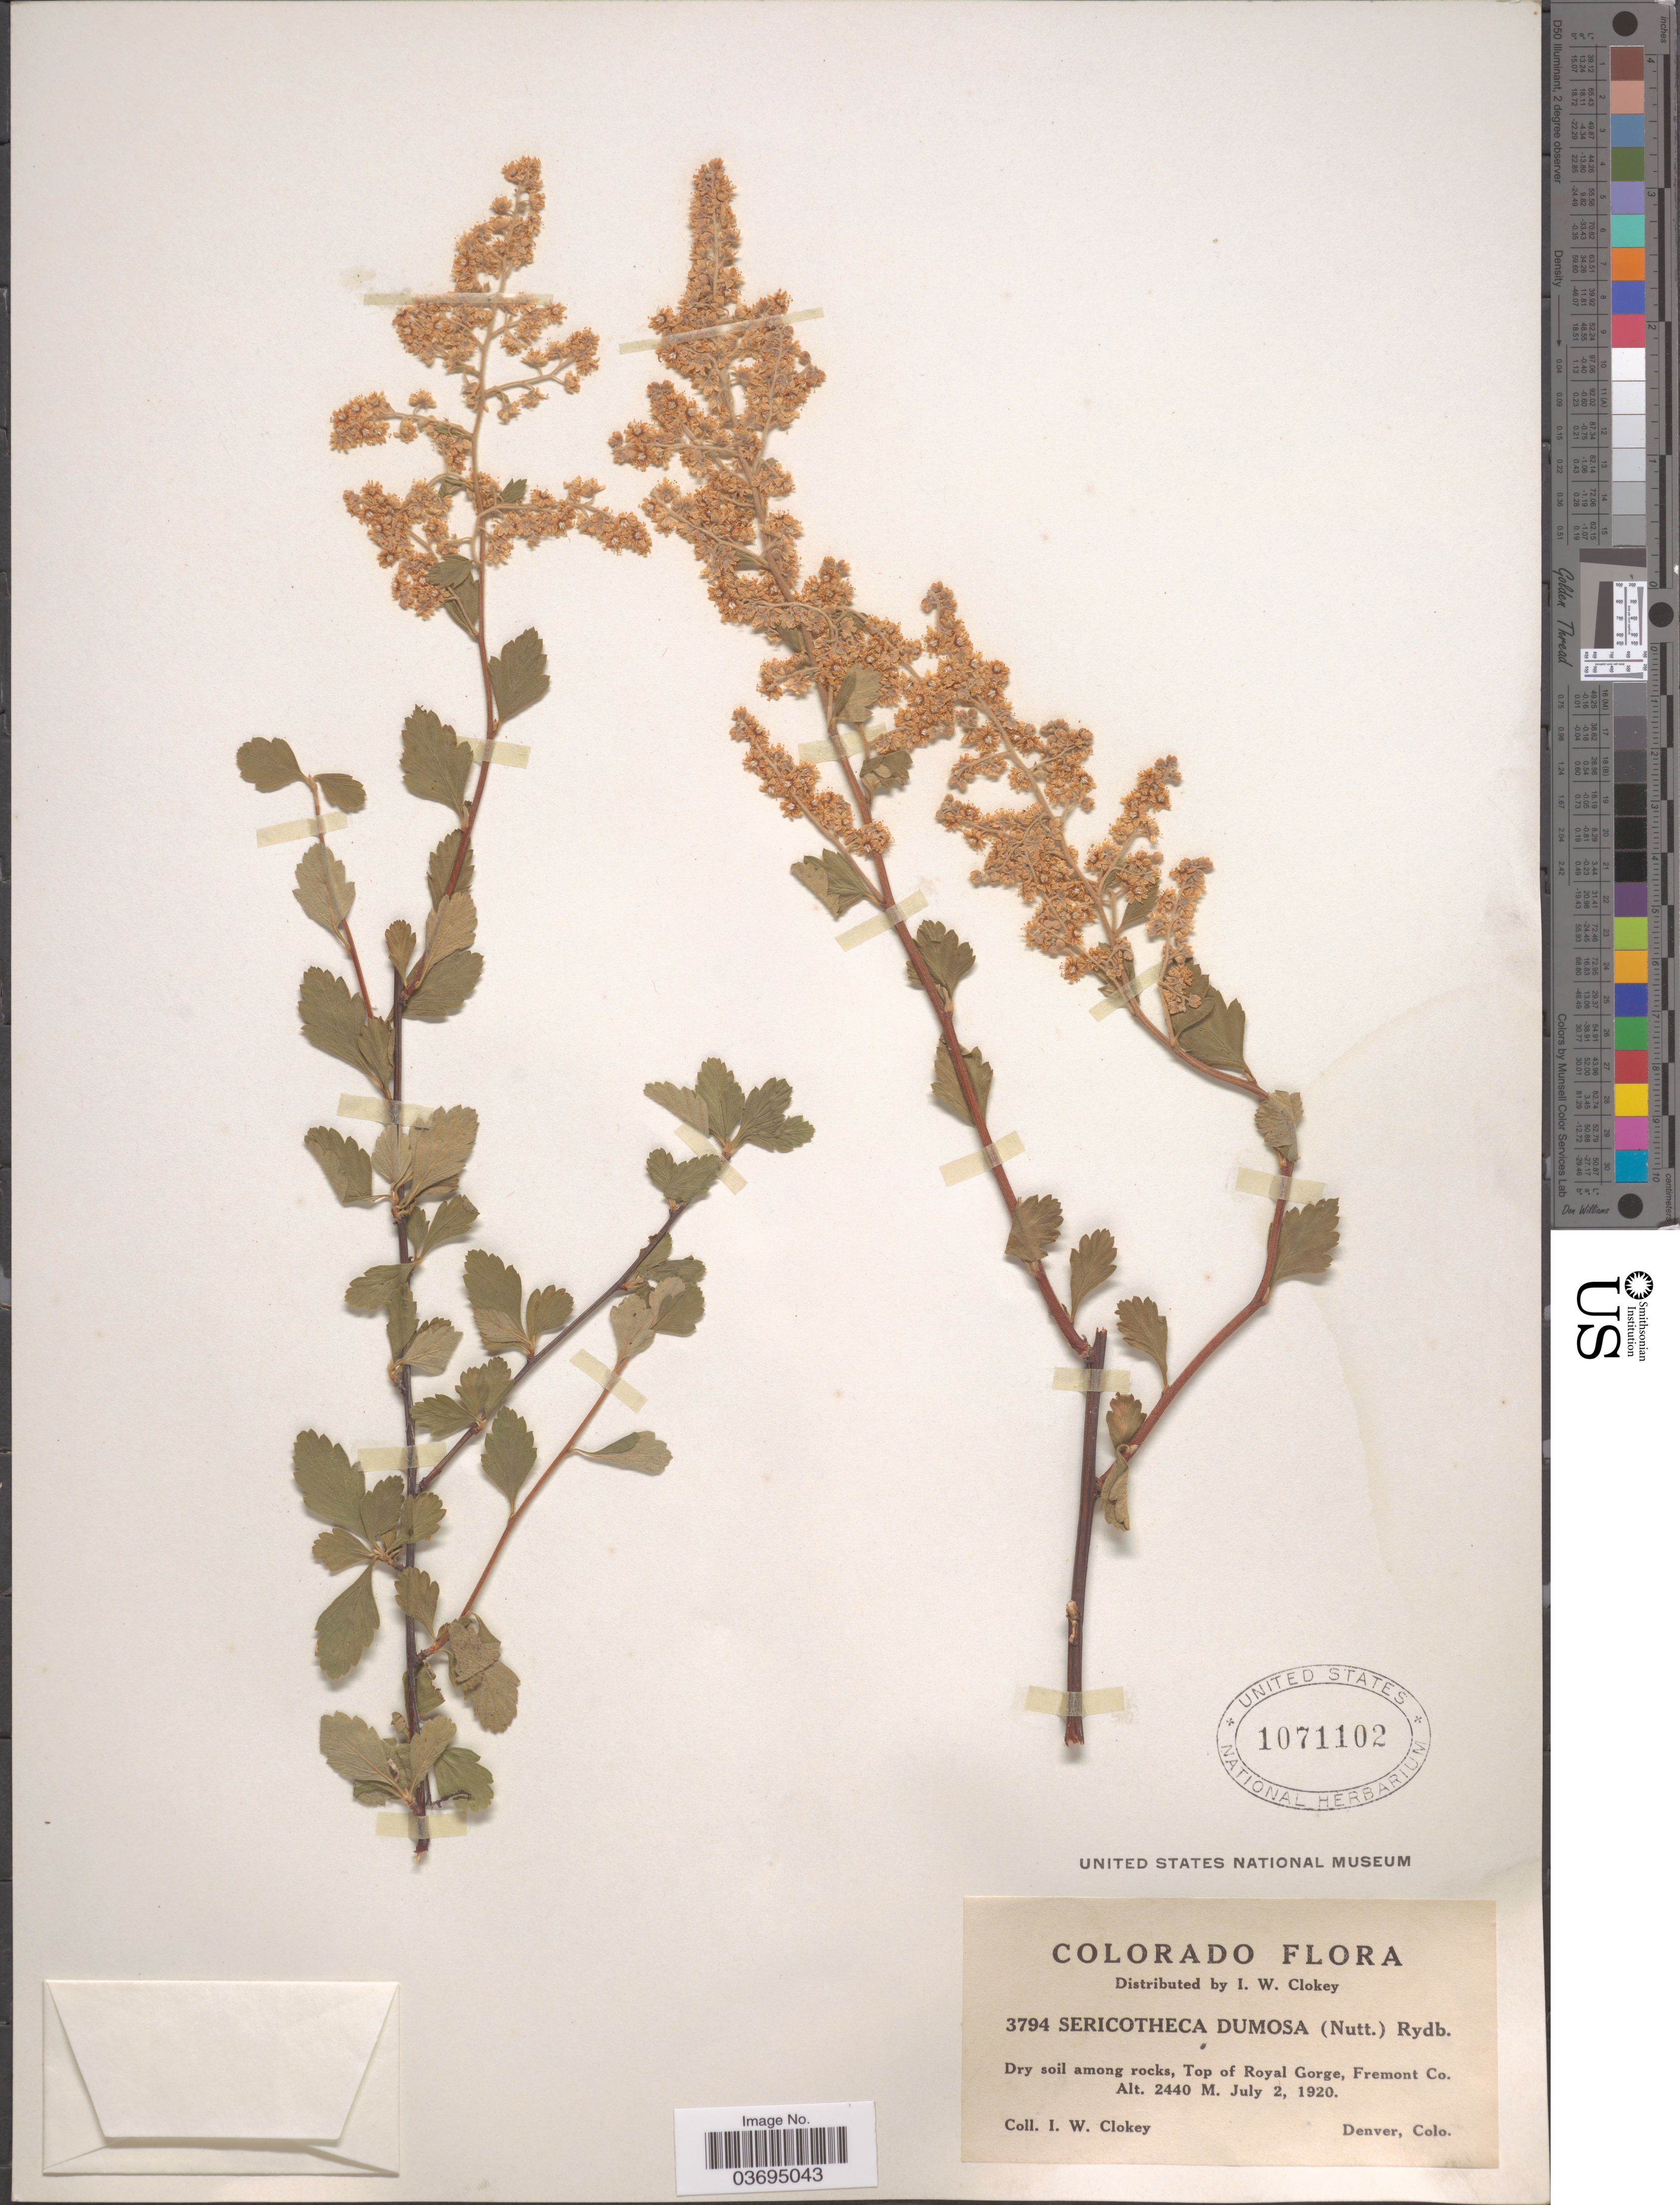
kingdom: Plantae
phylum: Tracheophyta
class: Magnoliopsida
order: Rosales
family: Rosaceae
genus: Holodiscus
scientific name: Holodiscus discolor var. dumosus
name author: Maxim. ex J.M. Coult.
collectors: I. W. Clokey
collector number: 3794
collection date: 1920-07-02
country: United States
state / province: Colorado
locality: Top of Royal Gorge, Fremont Co.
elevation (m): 2440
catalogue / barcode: US 1071102